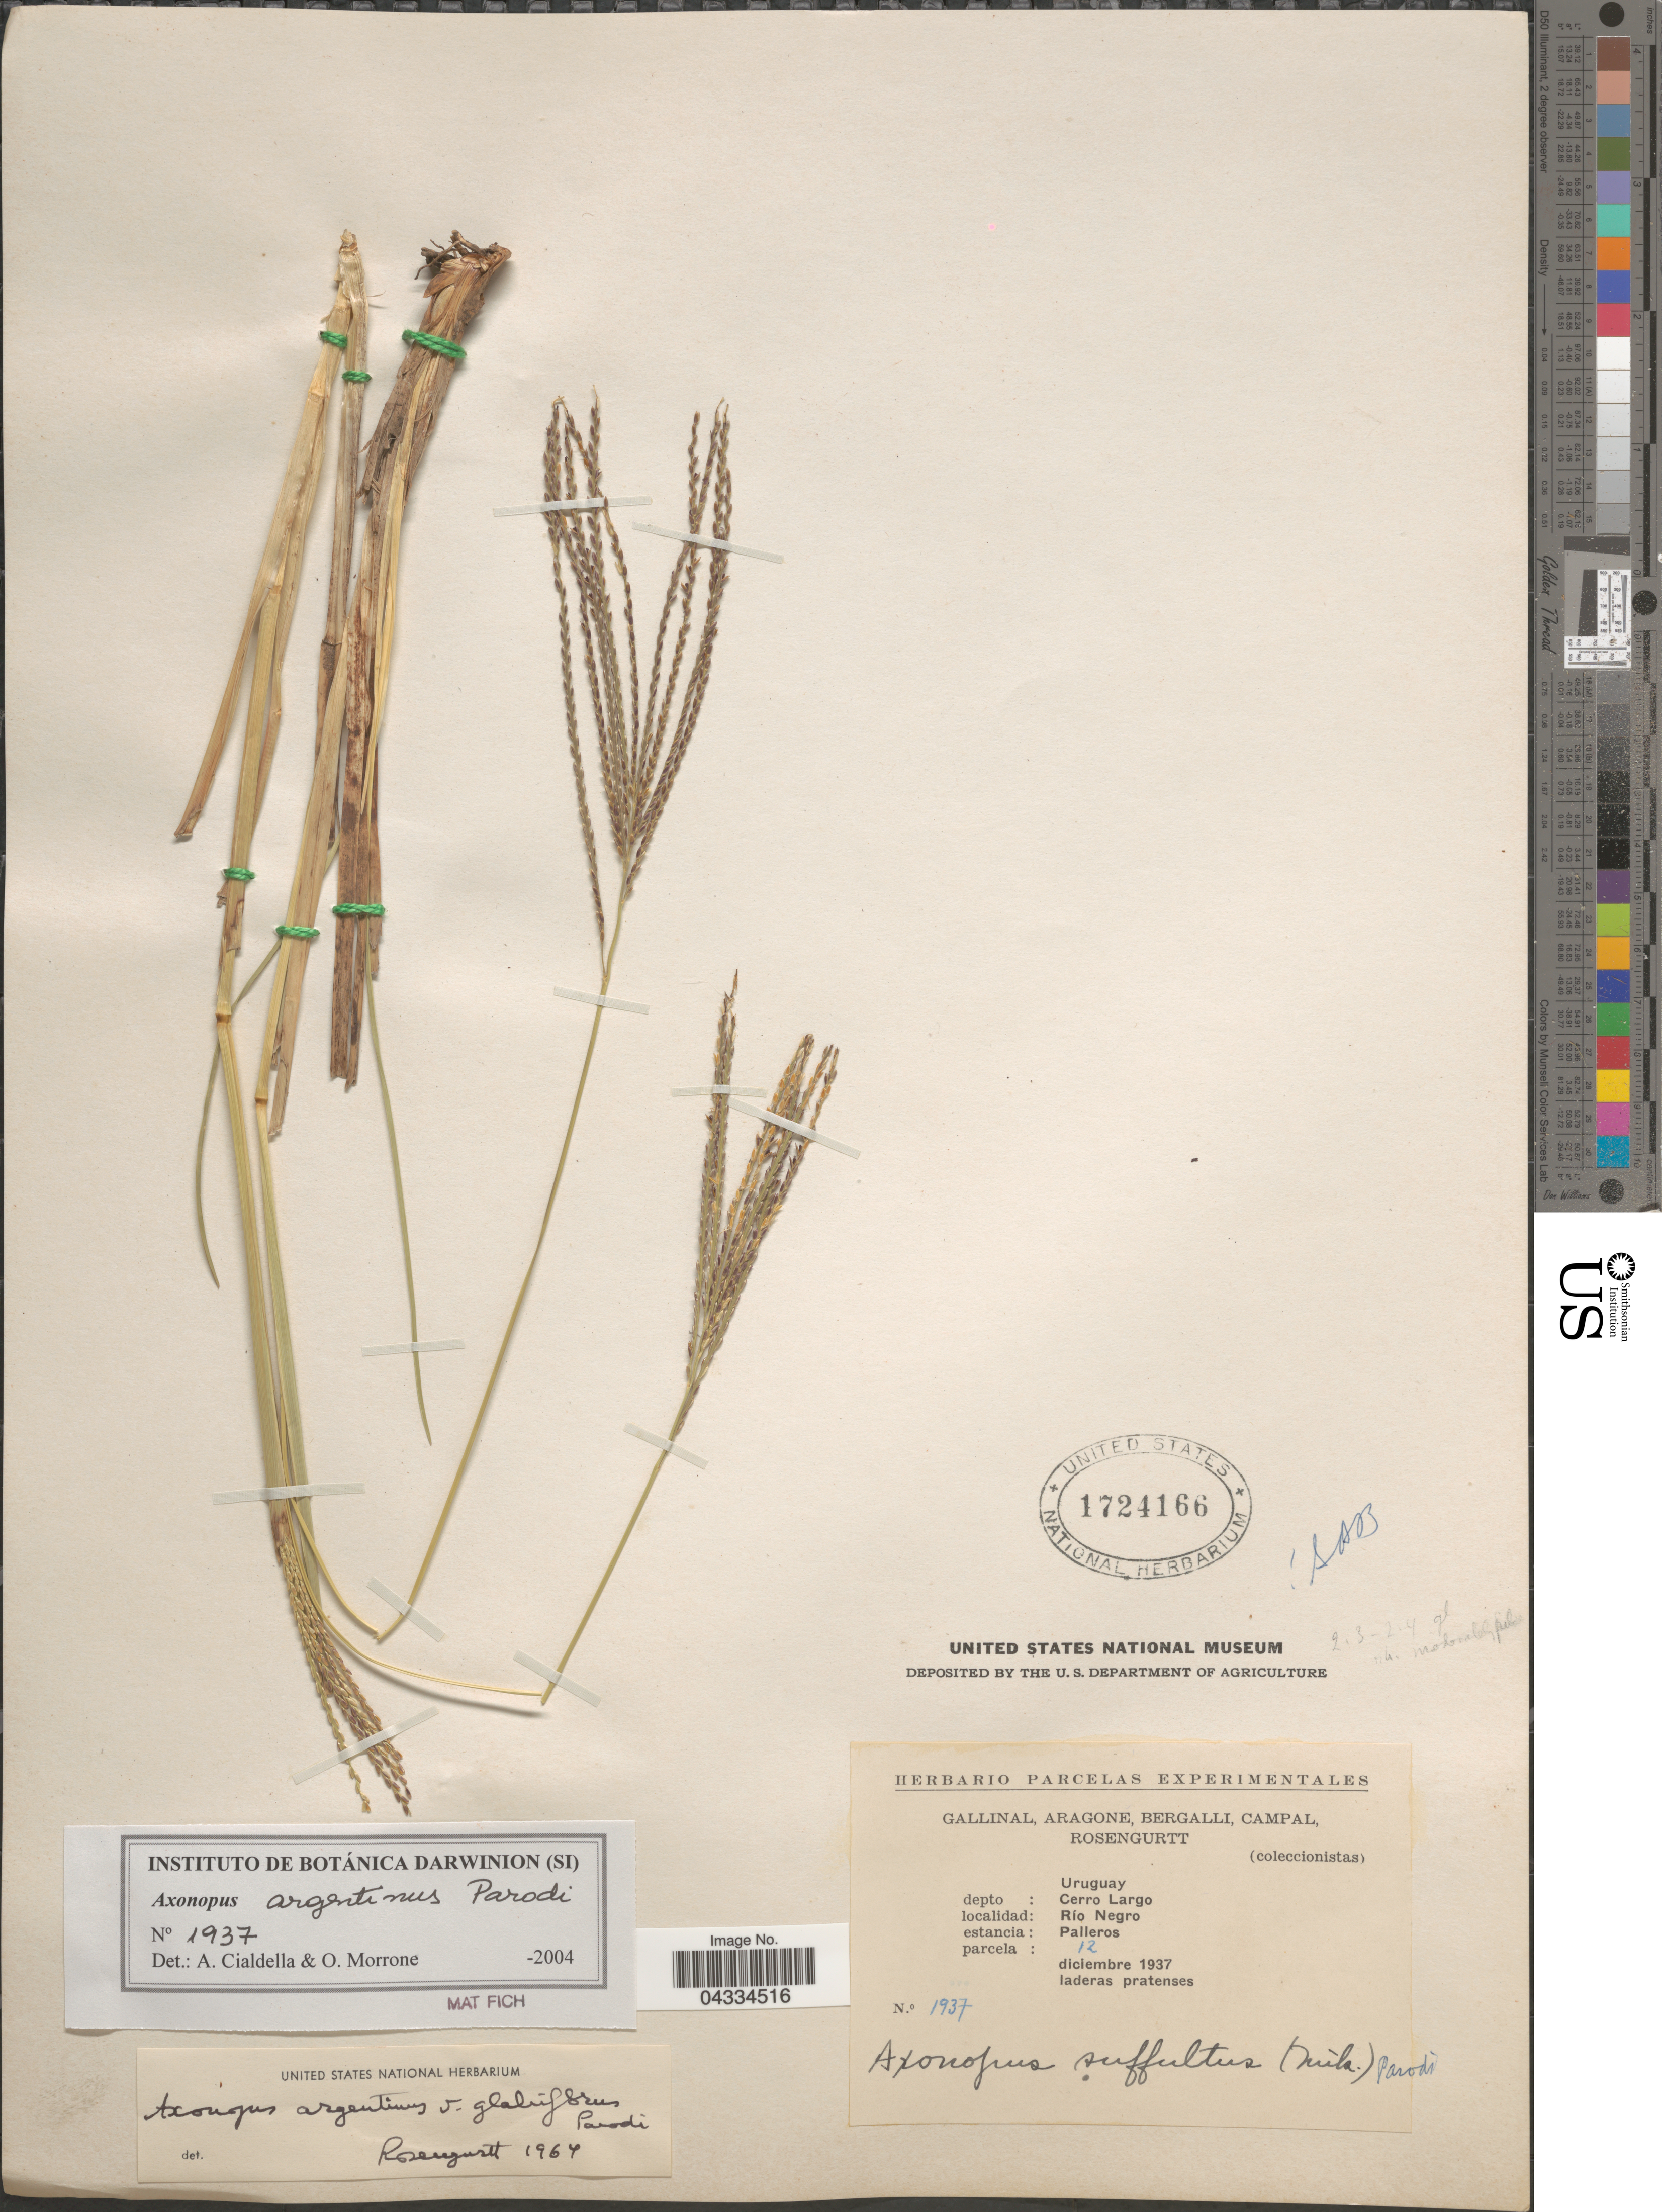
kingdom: Plantae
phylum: Tracheophyta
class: Liliopsida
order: Poales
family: Poaceae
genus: Axonopus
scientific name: Axonopus argentinus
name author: Parodi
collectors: -. Gallinal, -- Aragone, -- Bergalli, -- Campal & Rosengurtt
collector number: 1937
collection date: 1937-12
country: Uruguay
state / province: Cerro Largo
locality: Depto: Cerro Largo. Río Negro. Estancia: Palleros. Parcela: 12.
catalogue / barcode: US 1724166